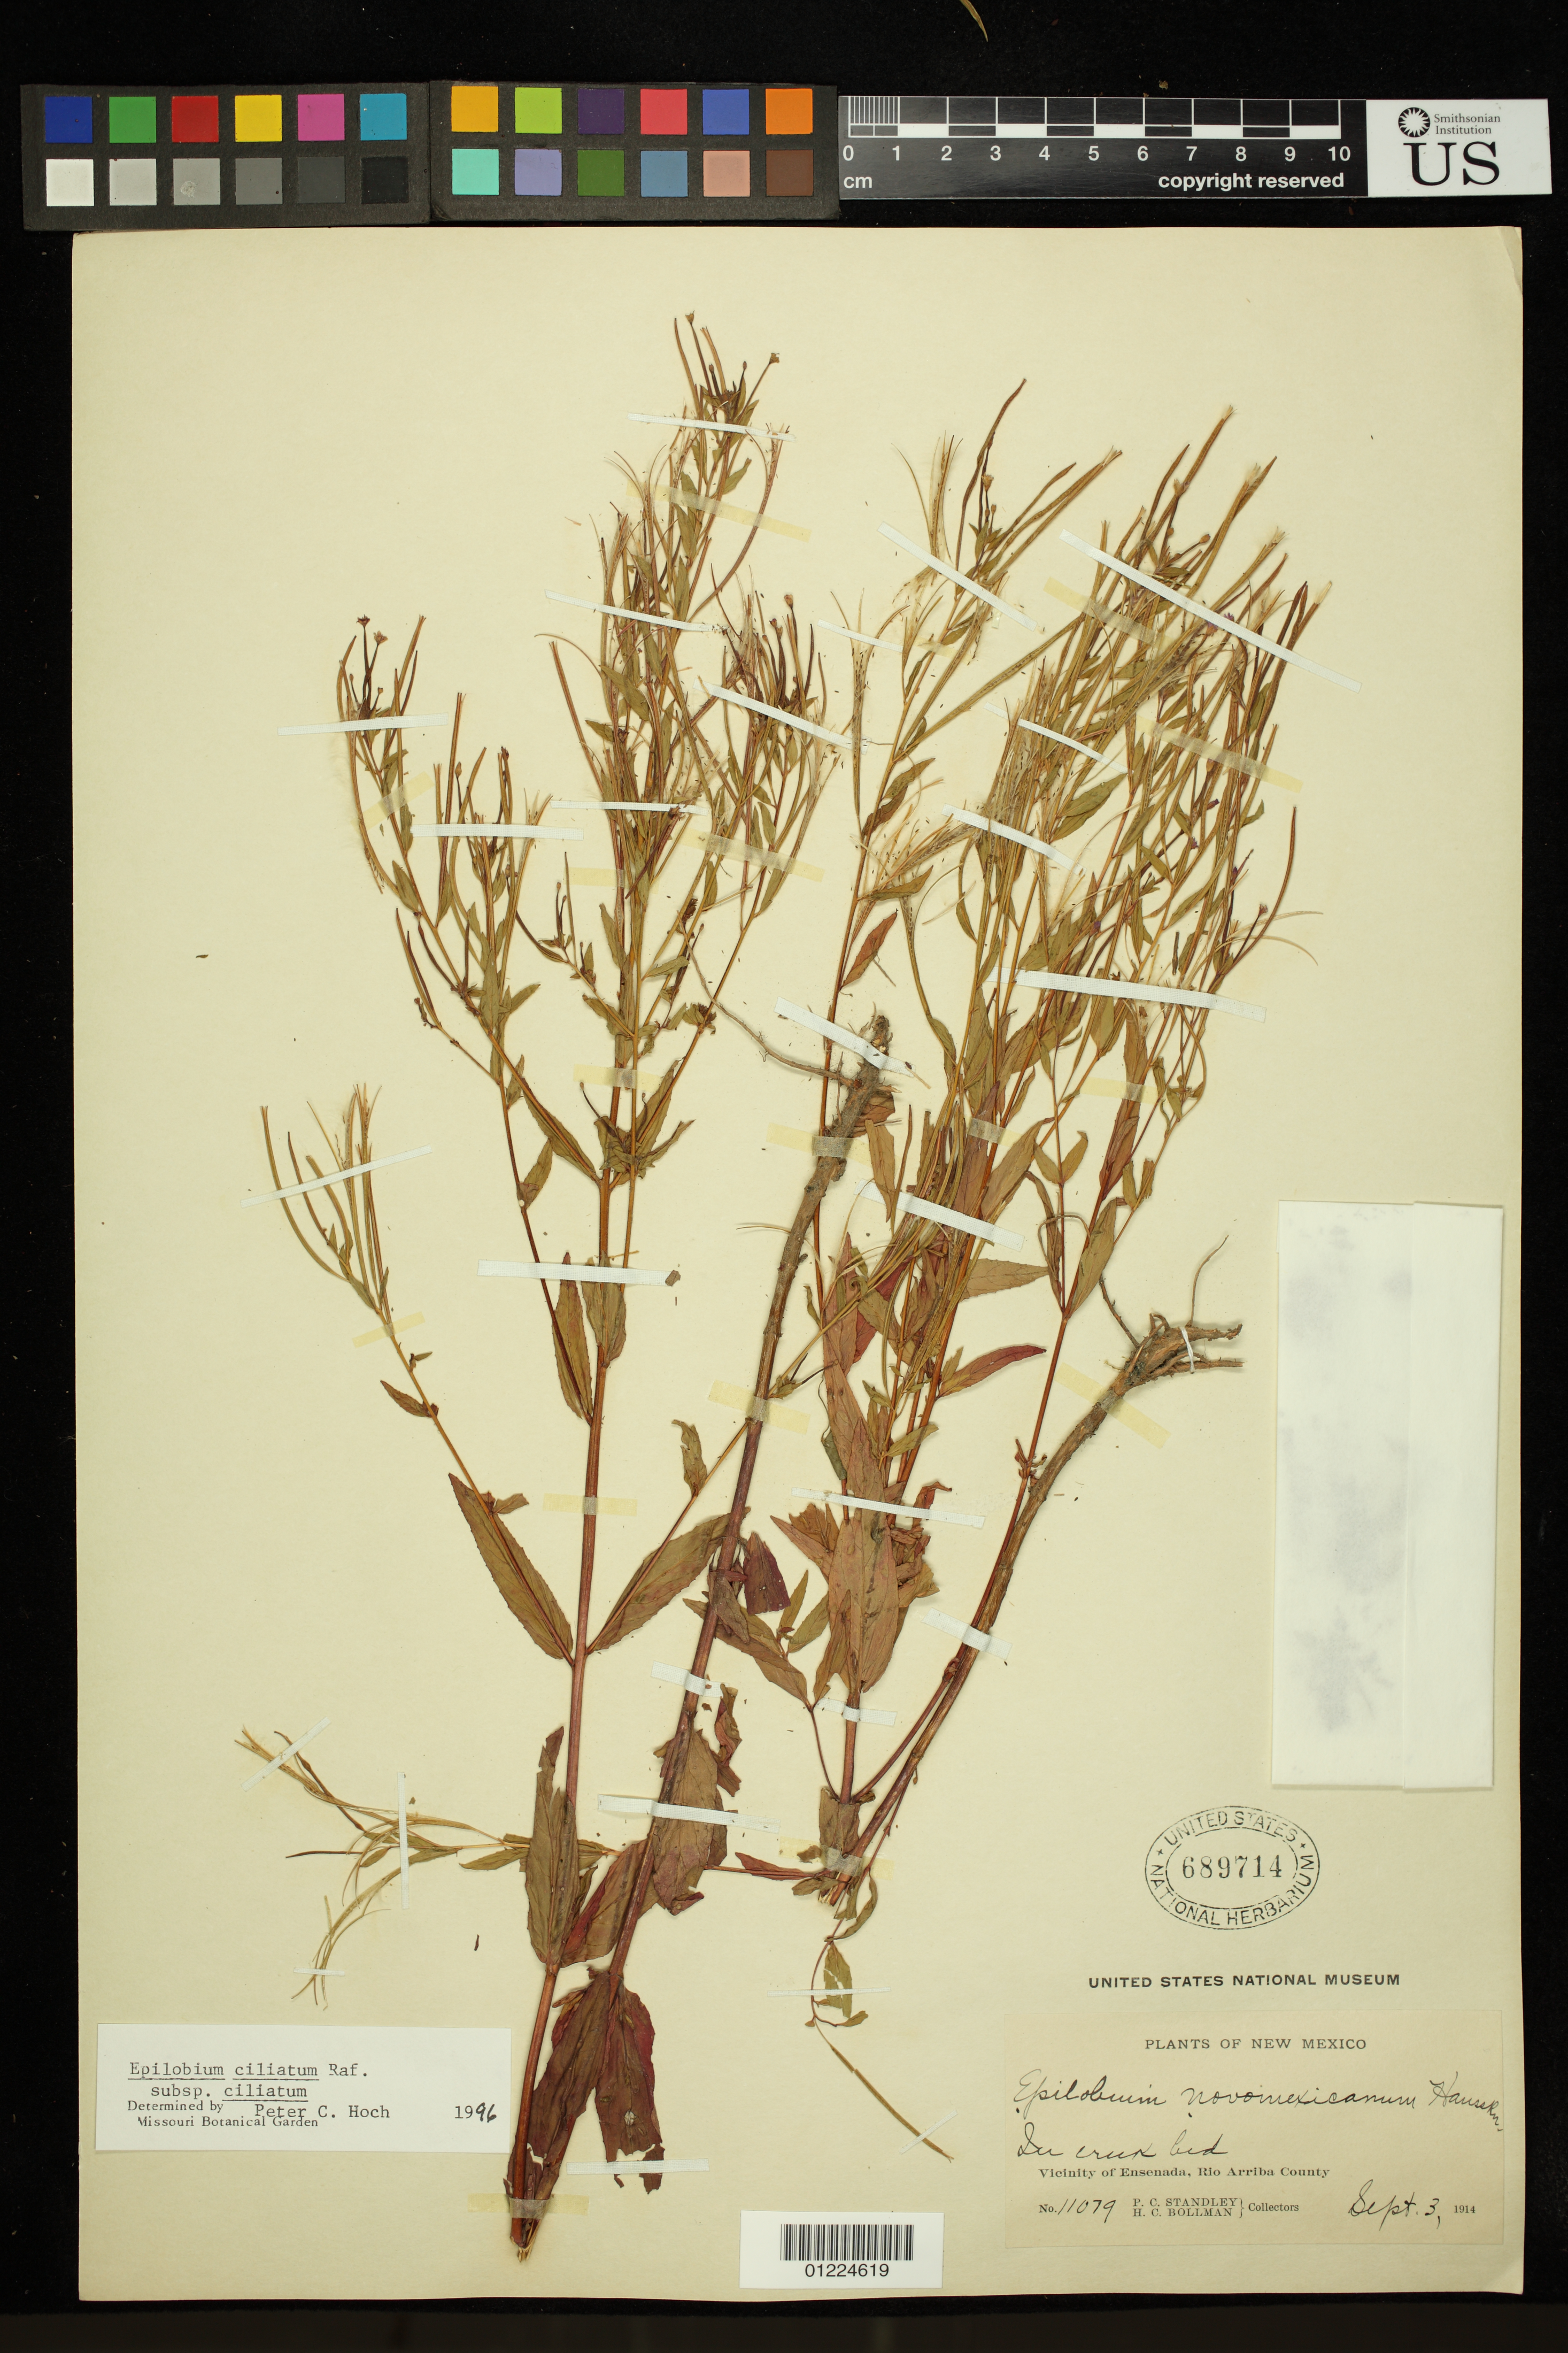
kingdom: Plantae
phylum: Tracheophyta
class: Magnoliopsida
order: Myrtales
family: Onagraceae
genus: Epilobium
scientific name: Epilobium ciliatum subsp. ciliatum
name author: Raf.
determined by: Hoch, P. C.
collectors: P. C. Standley & H. C. Bollman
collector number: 11079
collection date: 1914-09-03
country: United States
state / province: New Mexico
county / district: Rio Arriba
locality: Vicinity of Ensenada.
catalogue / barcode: US 689714